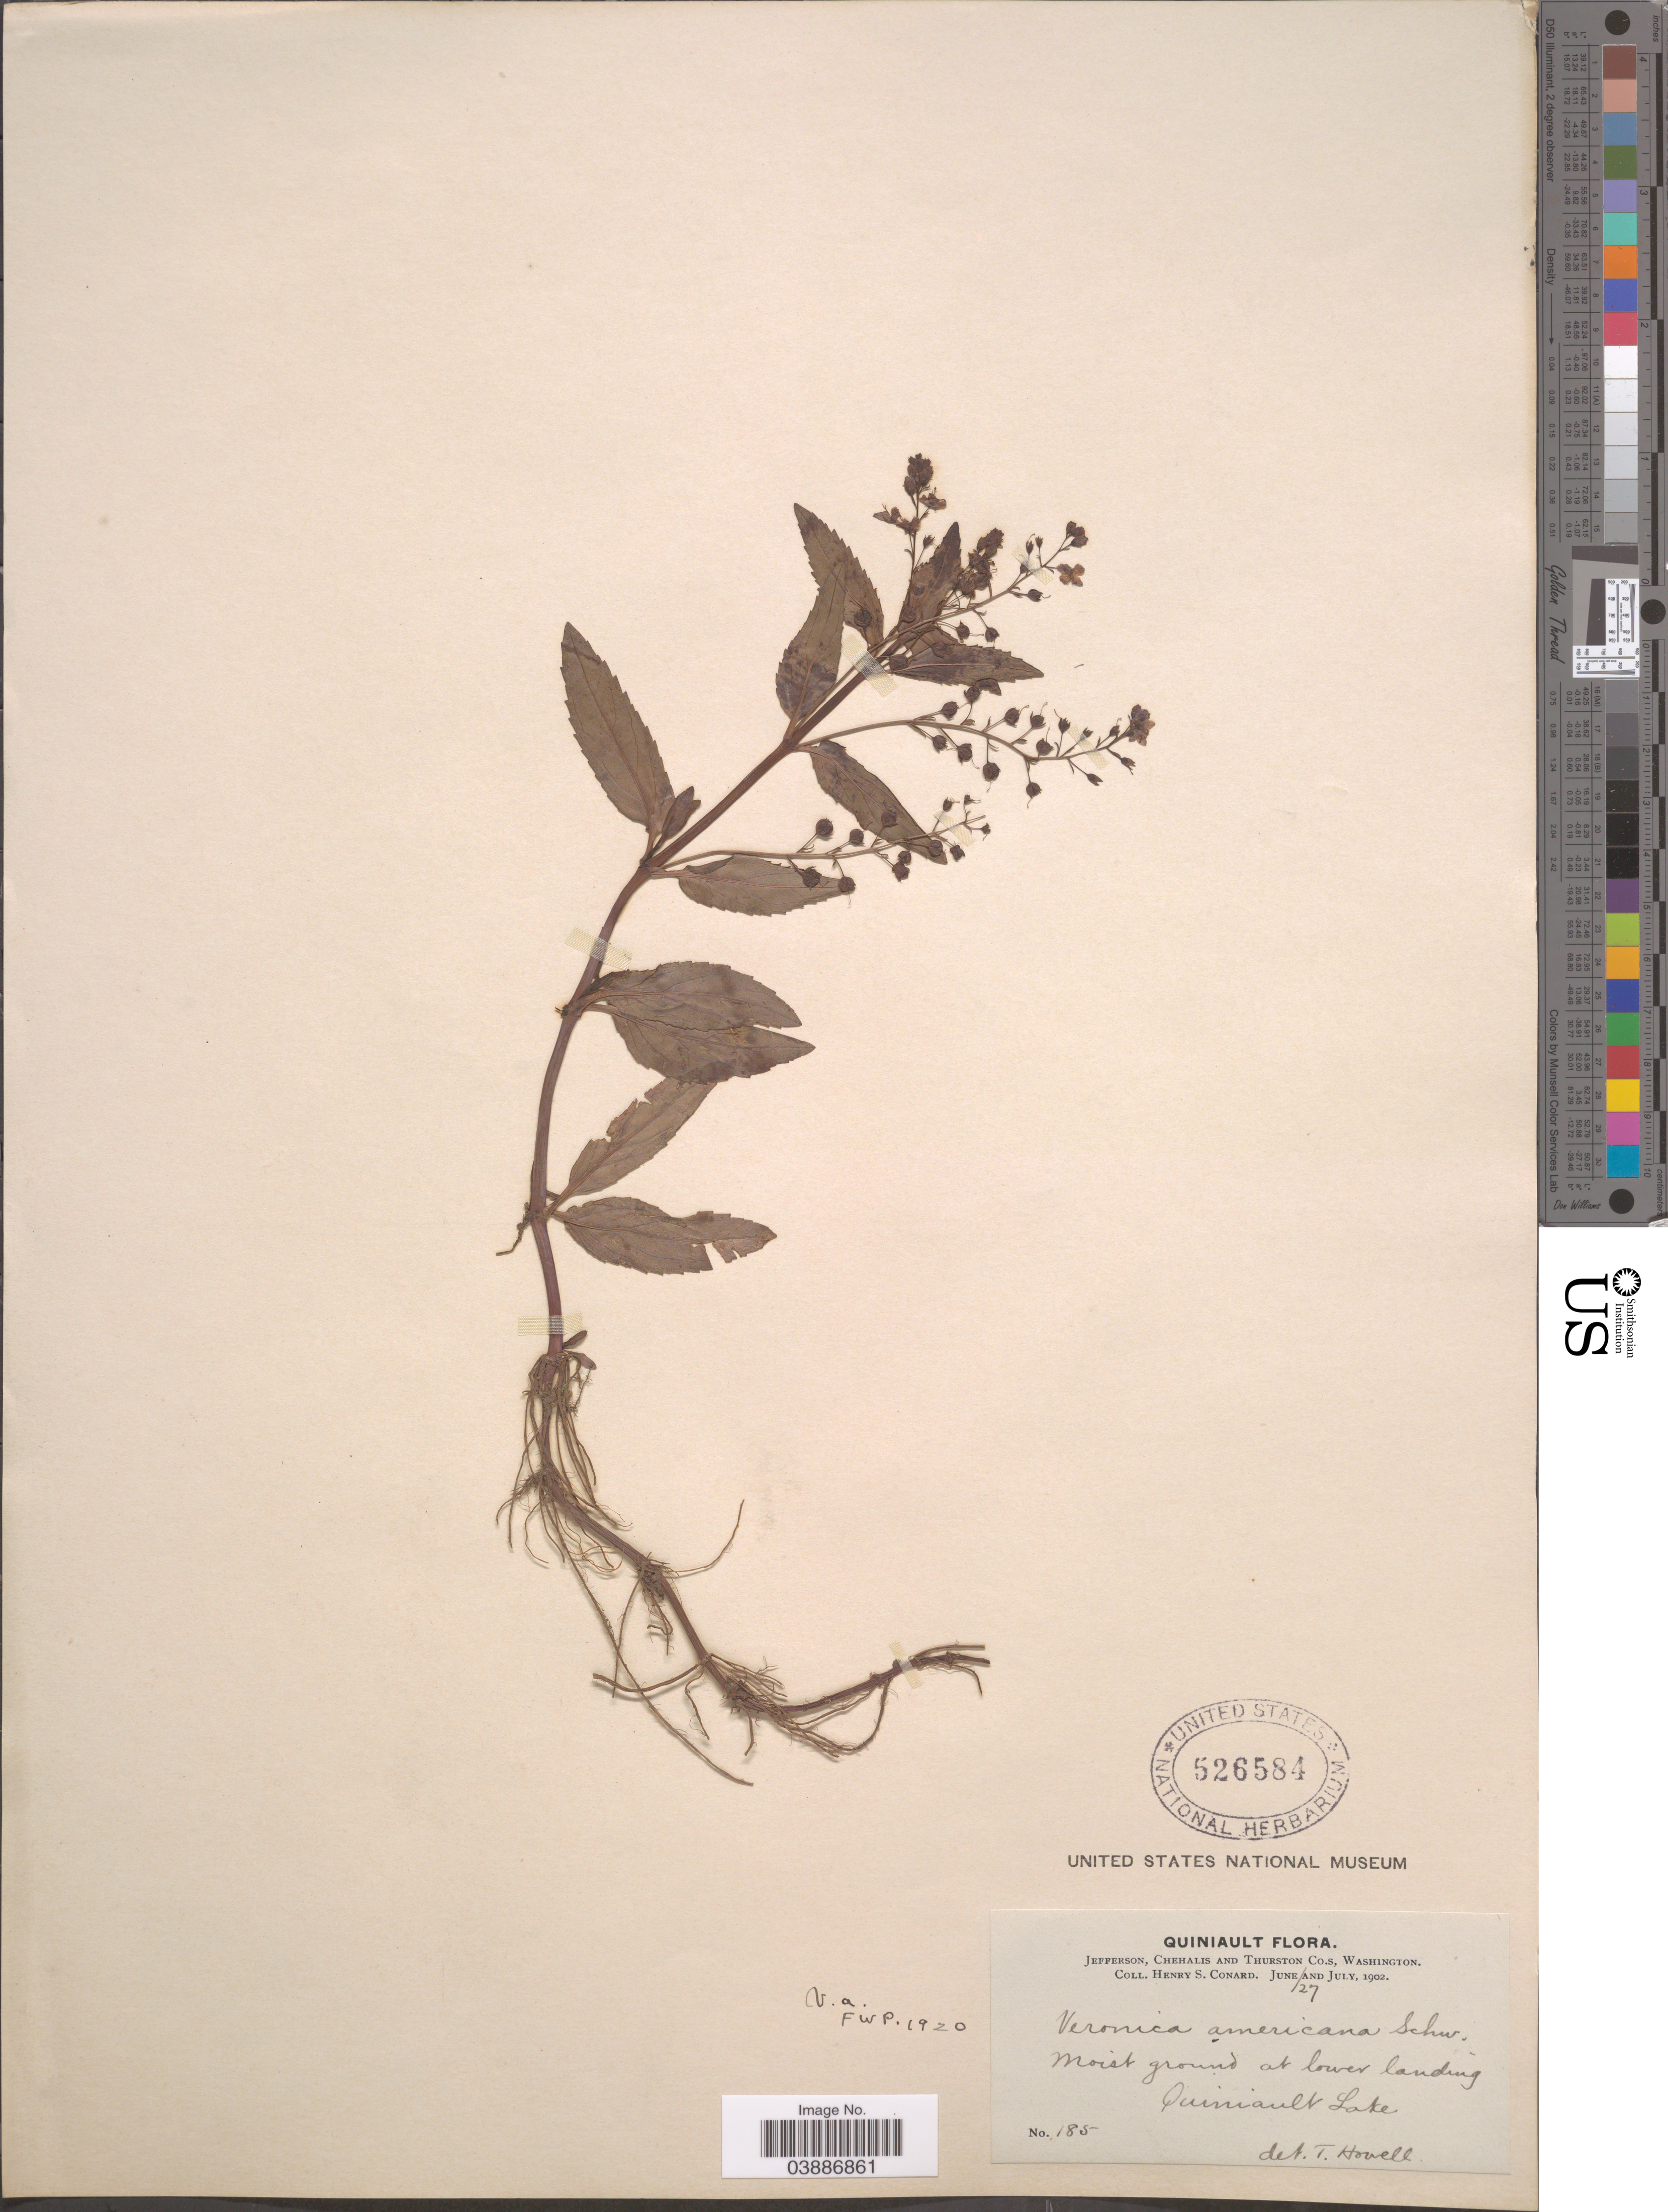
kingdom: Plantae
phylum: Tracheophyta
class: Magnoliopsida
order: Lamiales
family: Plantaginaceae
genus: Veronica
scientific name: Veronica americana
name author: Schwein. ex Benth.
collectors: H. S. Conard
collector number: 185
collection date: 1902-06-27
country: United States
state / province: Washington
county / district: Thurston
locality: Quiniault. Jefferson, Chehalis and Thurston Co.s. Moist ground at lower landing Quiniault Lake.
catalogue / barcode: US 526584